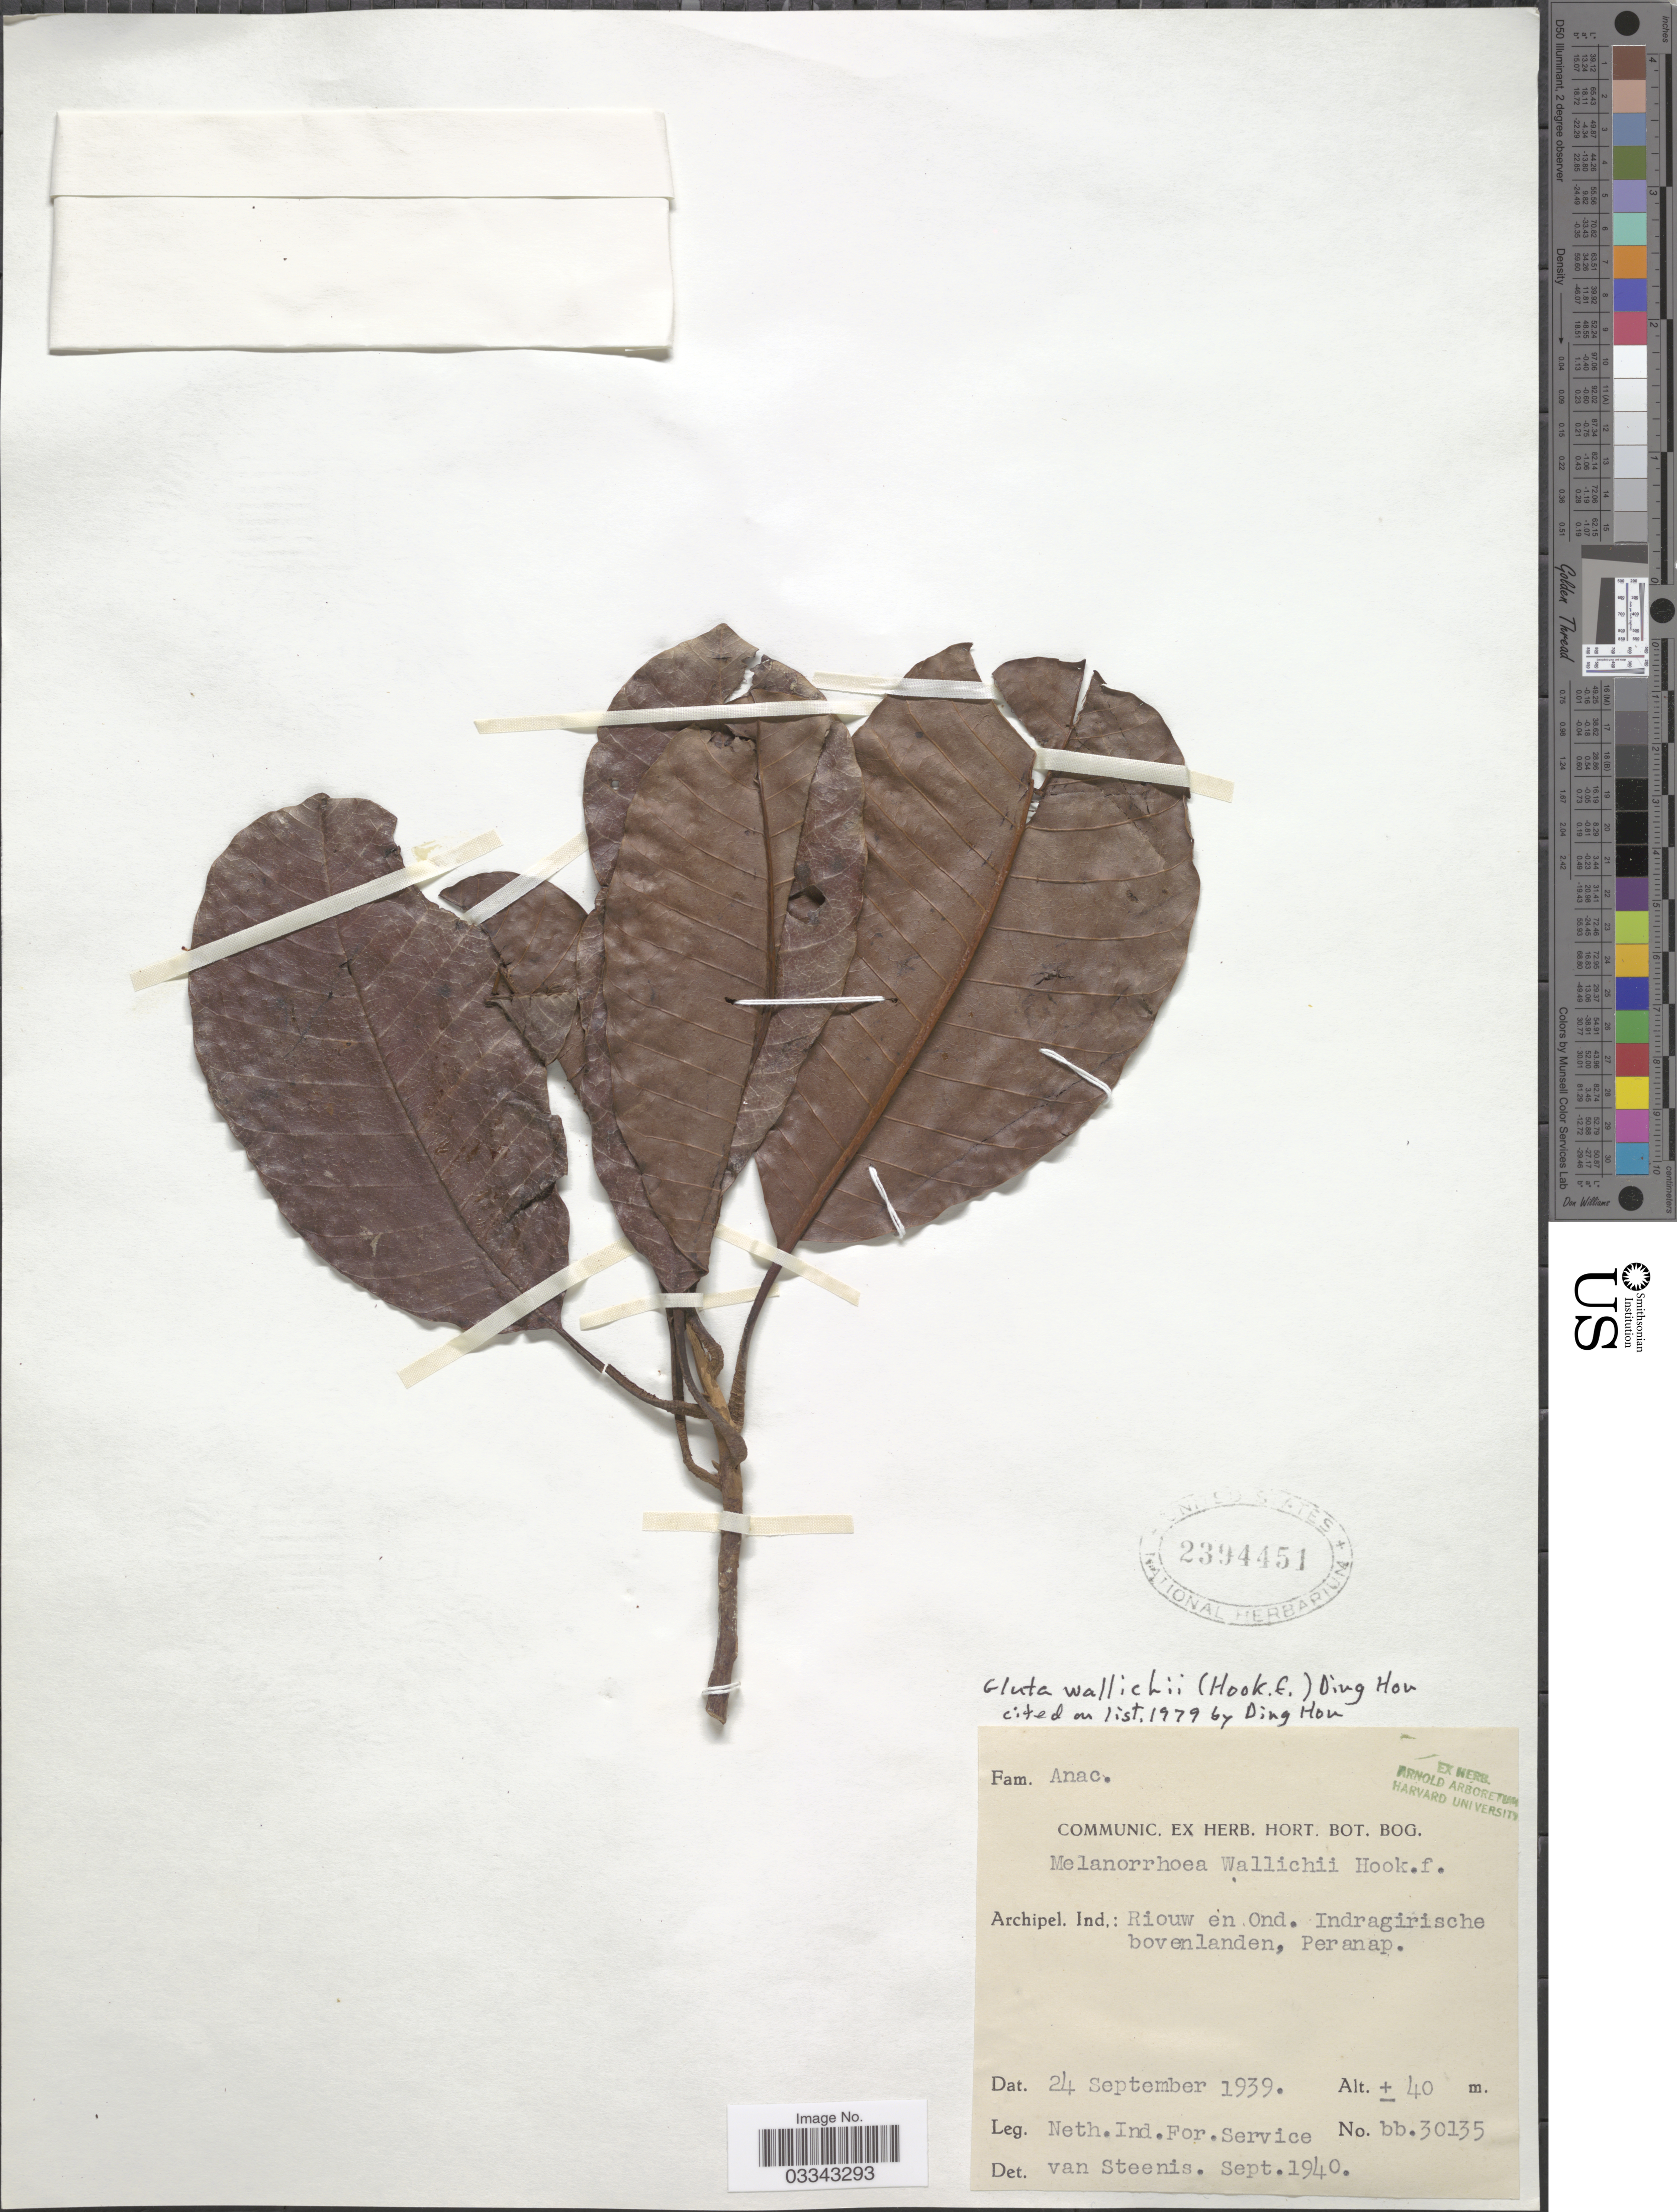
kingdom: Plantae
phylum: Tracheophyta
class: Magnoliopsida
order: Sapindales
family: Anacardiaceae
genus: Gluta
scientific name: Gluta wallichii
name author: (Hook. f.) Ding Hou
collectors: Neth. Ind. For. Service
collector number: bb. 30135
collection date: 1939-09-24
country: Indonesia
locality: Archipel. Ind.: Riouw en Ond. Indragirische bovenlanden, Peranap.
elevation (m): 40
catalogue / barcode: US 2394451